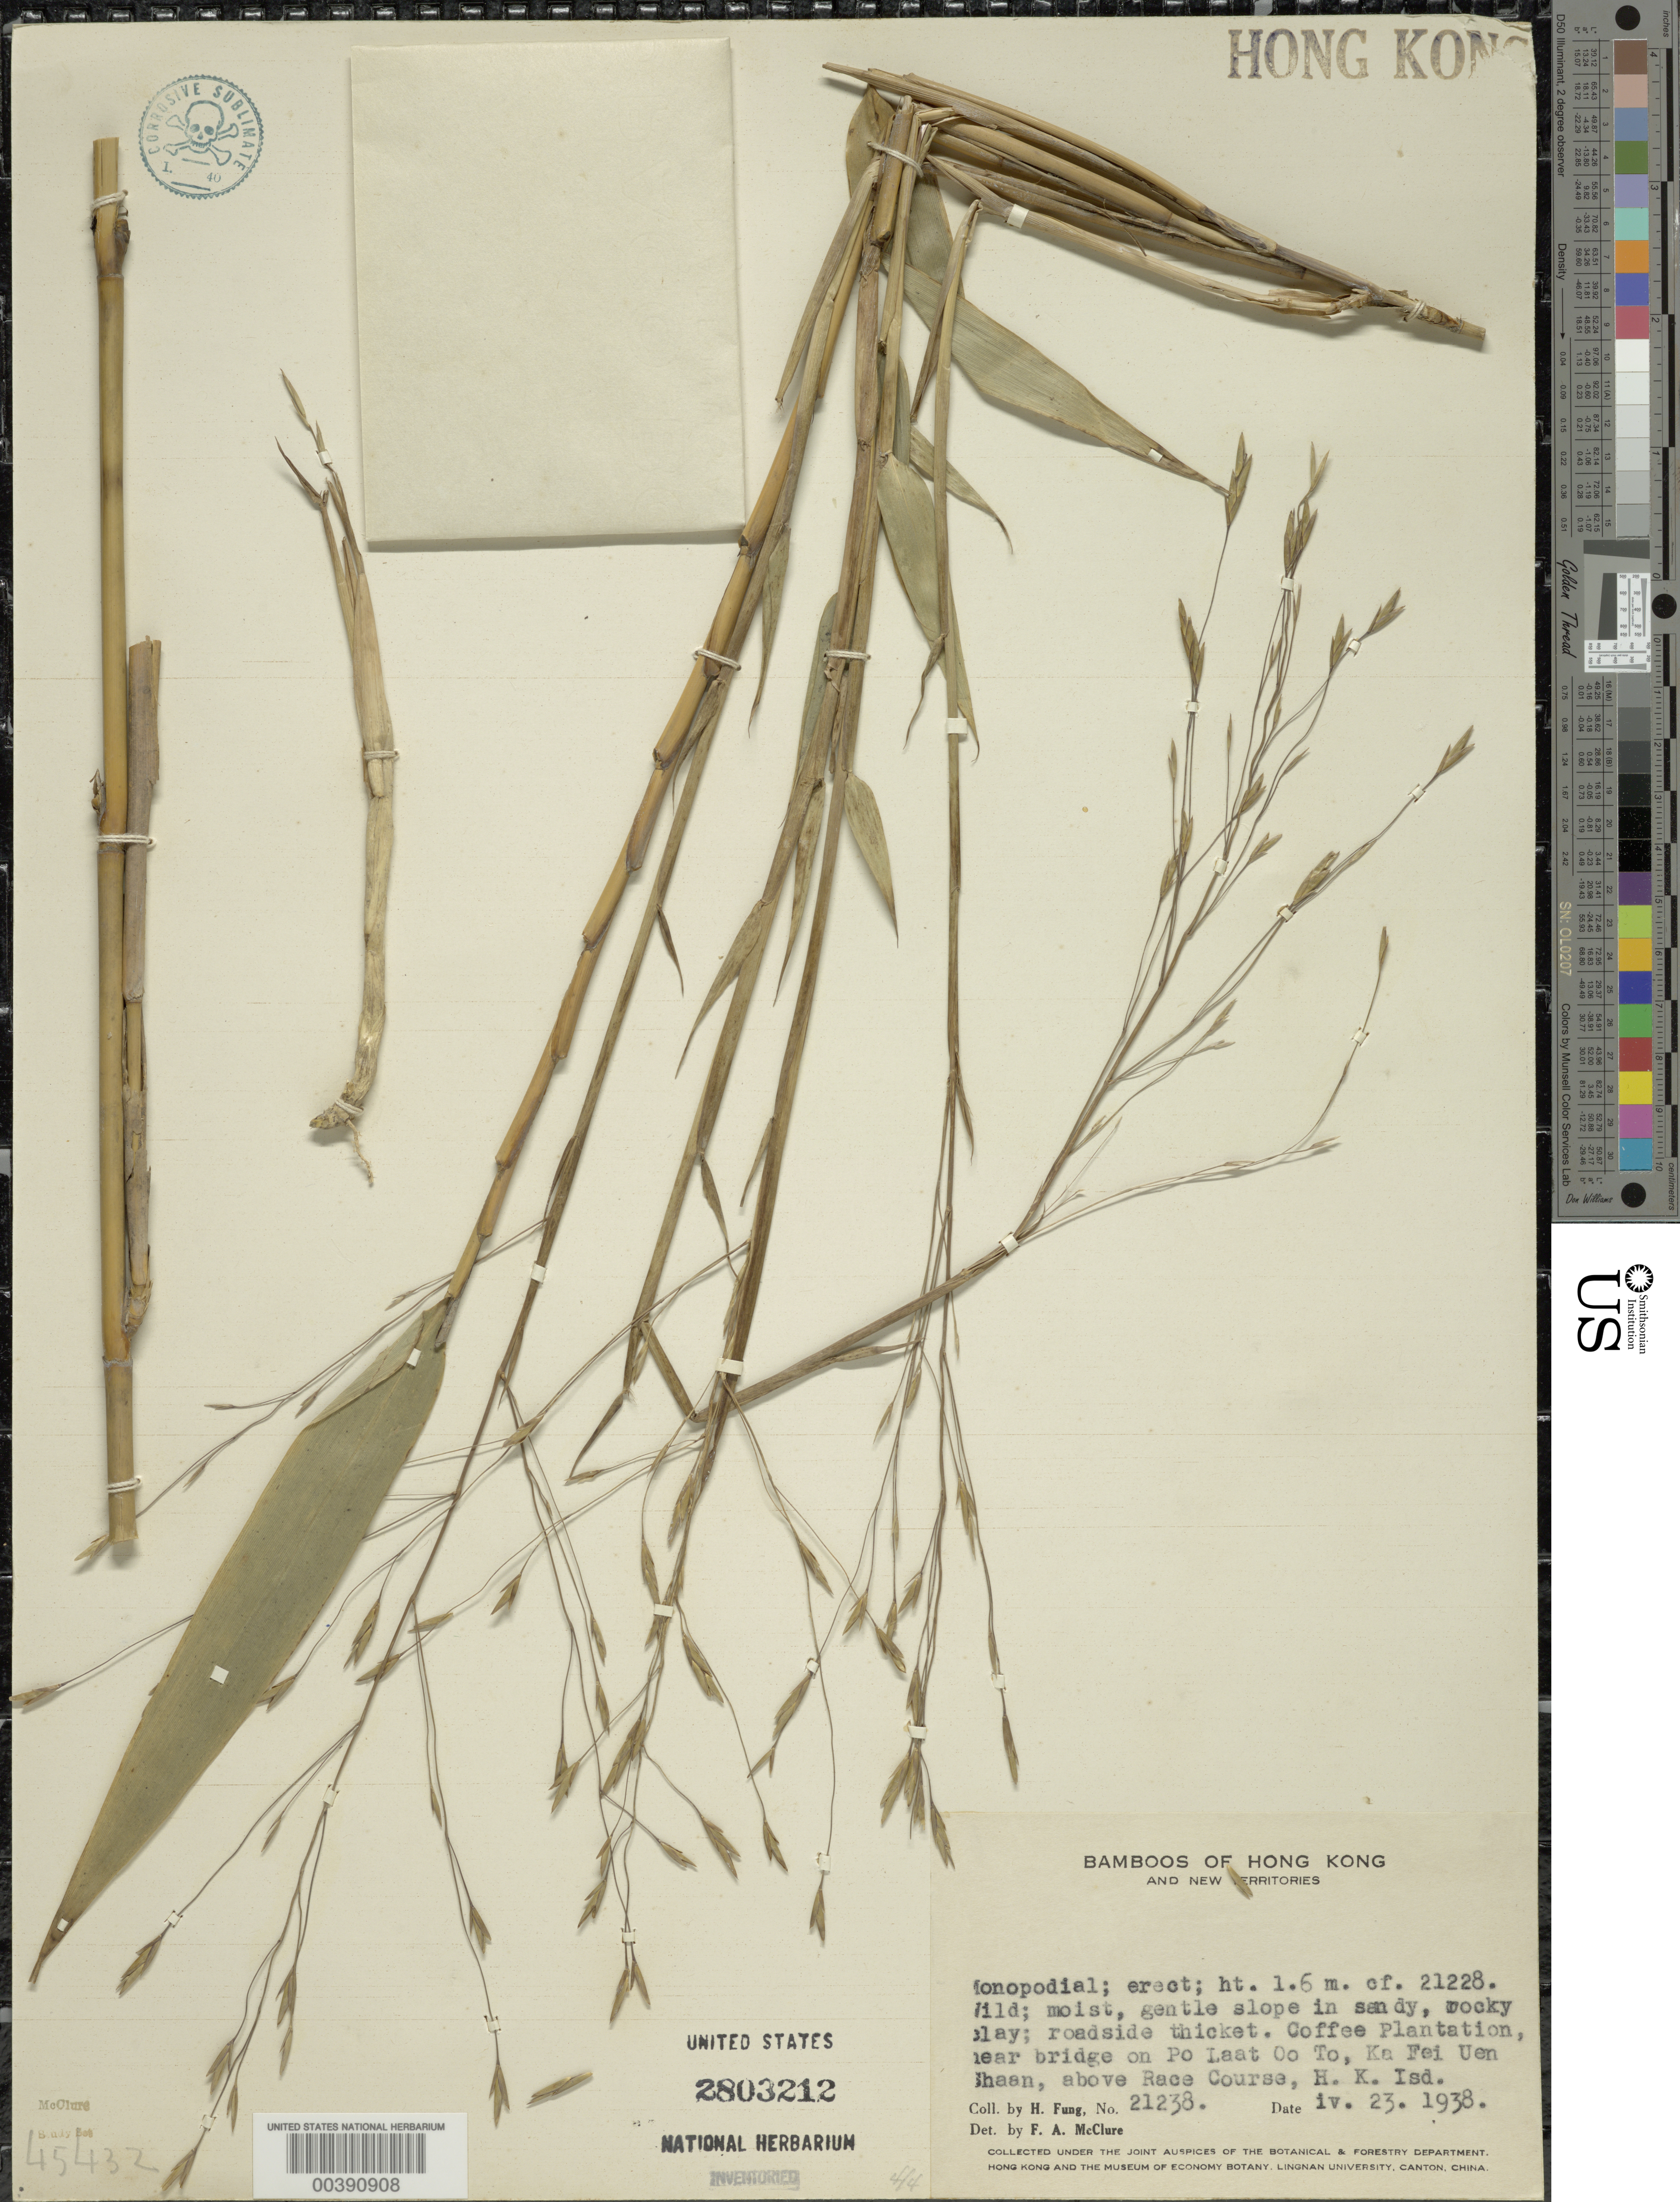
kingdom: Plantae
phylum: Tracheophyta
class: Liliopsida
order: Poales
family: Poaceae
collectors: H. L. Fung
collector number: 21238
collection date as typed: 23 Apr 1938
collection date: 1938-04-23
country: China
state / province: Hong Kong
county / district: New Territories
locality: High i., race course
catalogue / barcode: US 2803212